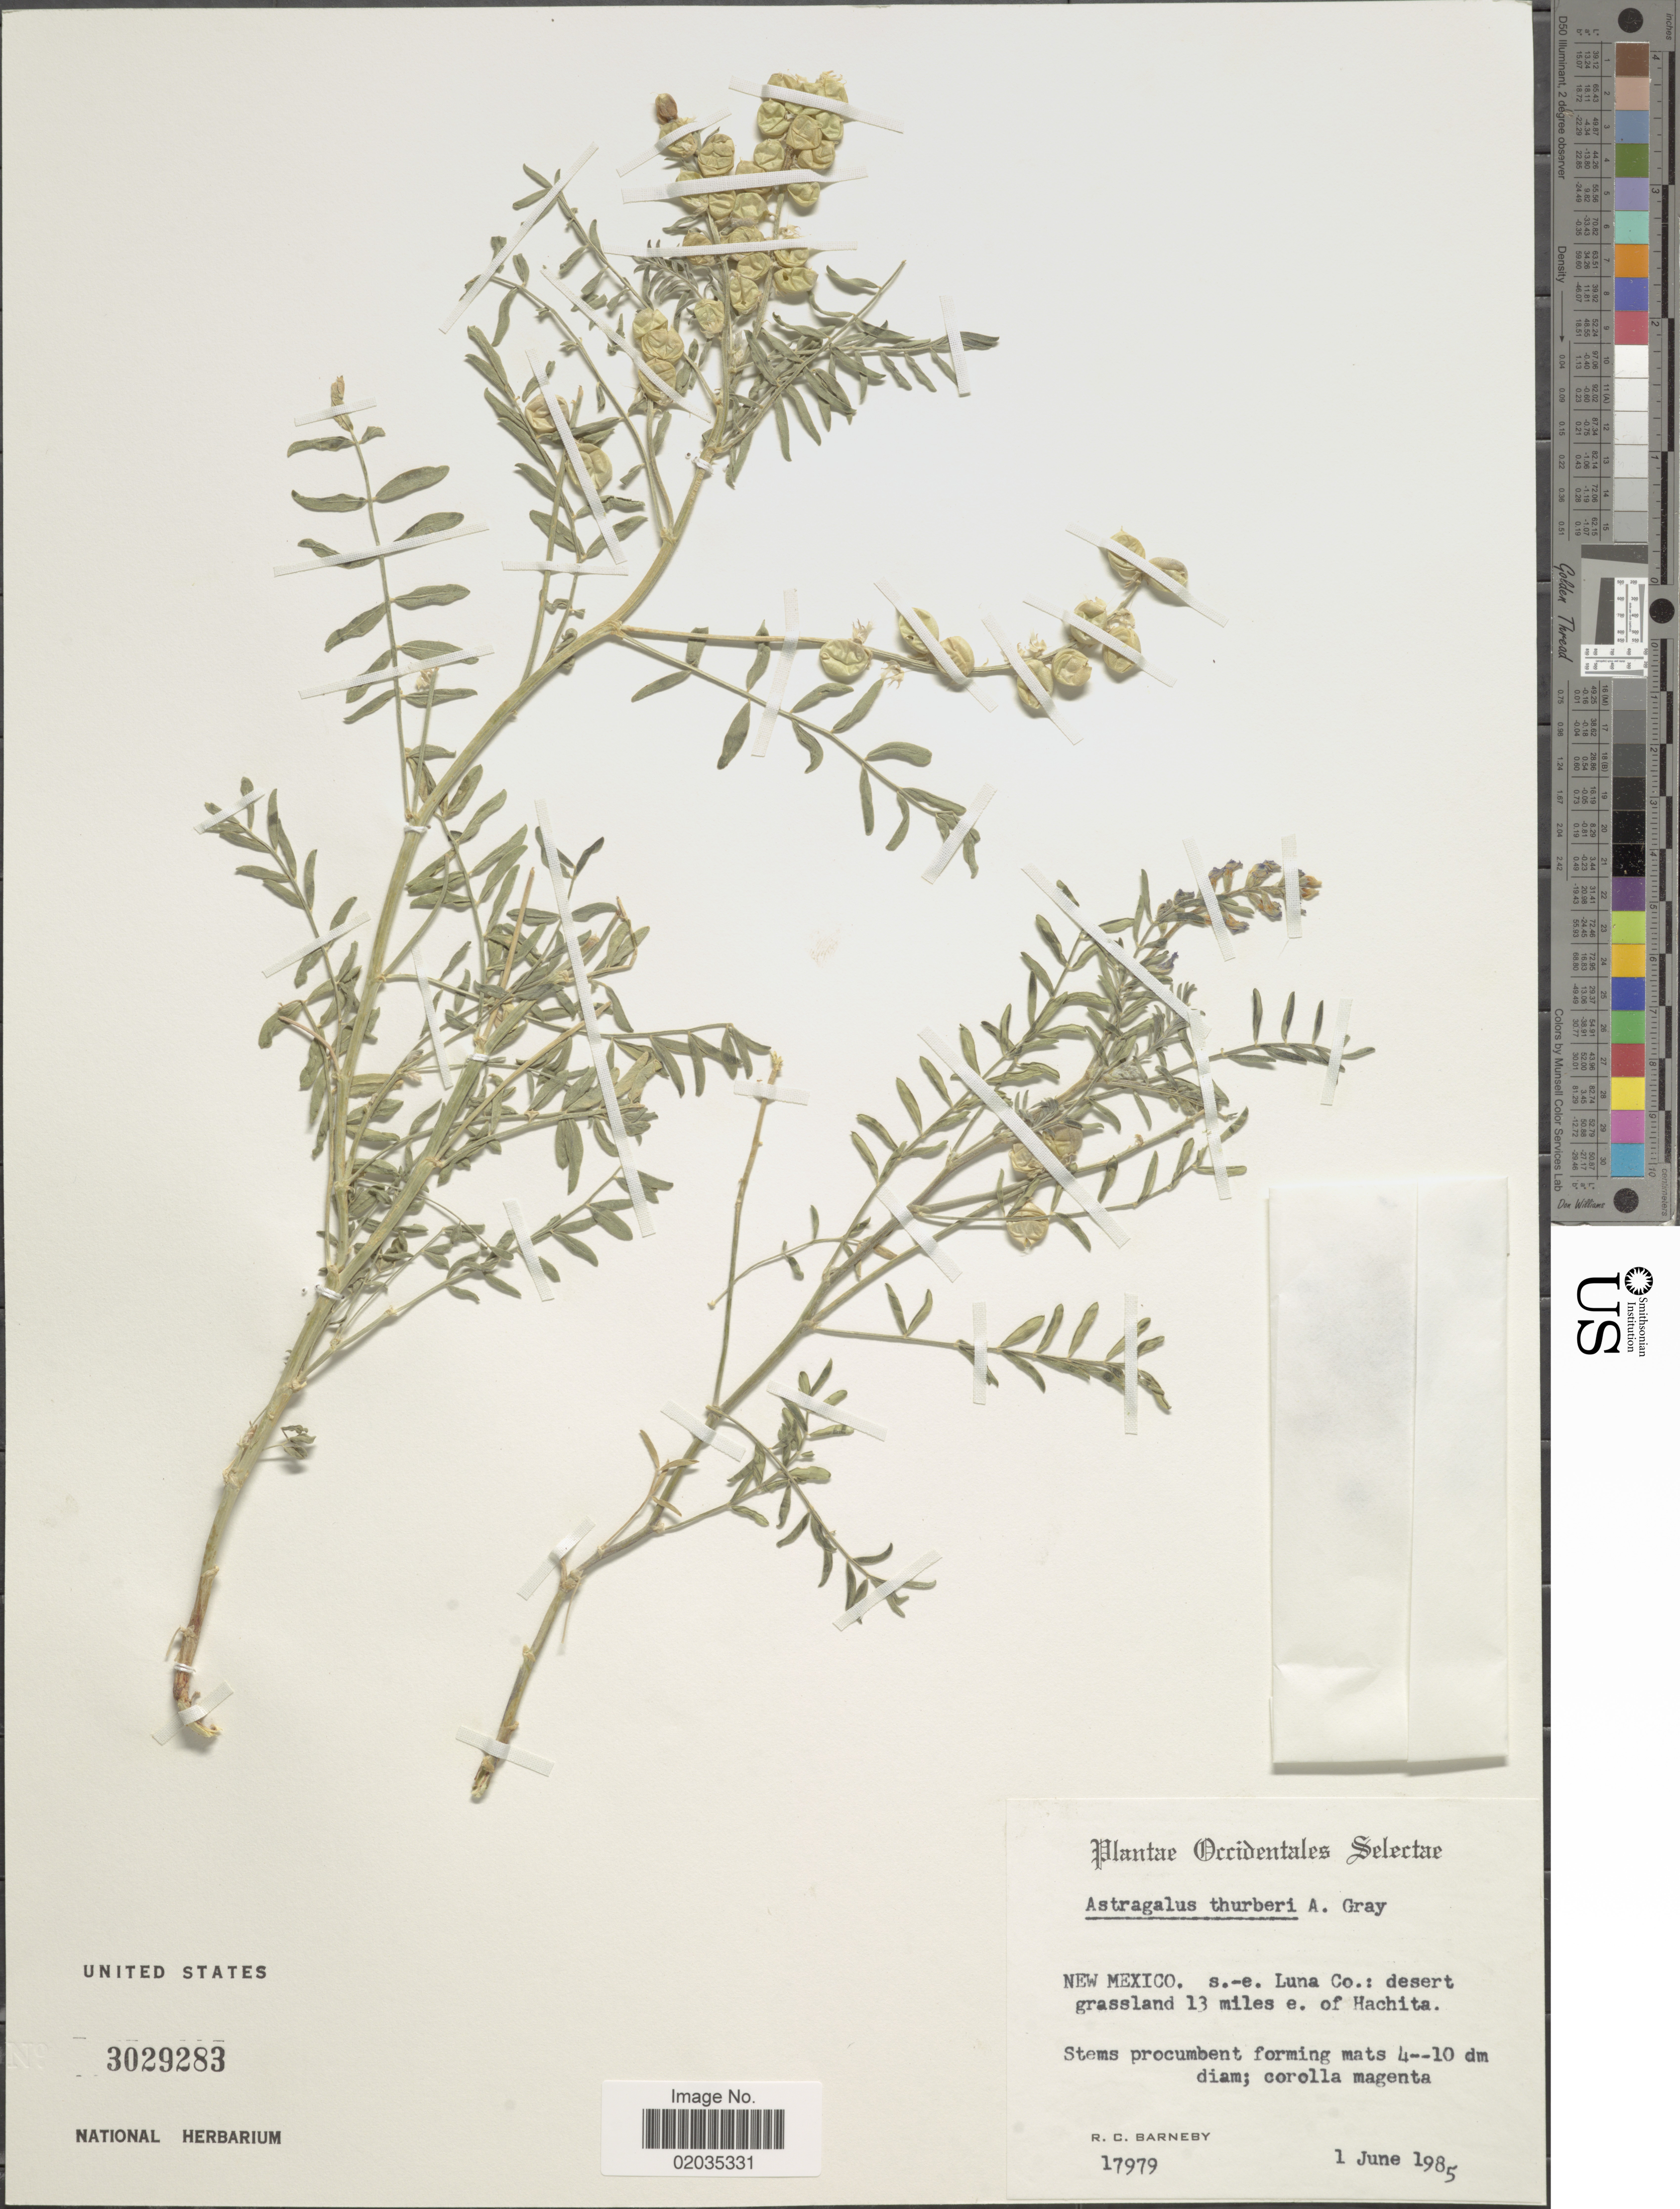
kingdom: Plantae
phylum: Tracheophyta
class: Magnoliopsida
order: Fabales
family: Fabaceae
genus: Astragalus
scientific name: Astragalus thurberi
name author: A. Gray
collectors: R. C. Barneby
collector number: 17979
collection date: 1985-06-01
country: United States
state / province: New Mexico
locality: S.-e. Luna Co.: 13 miles e. of Hachita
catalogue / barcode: US 3029283